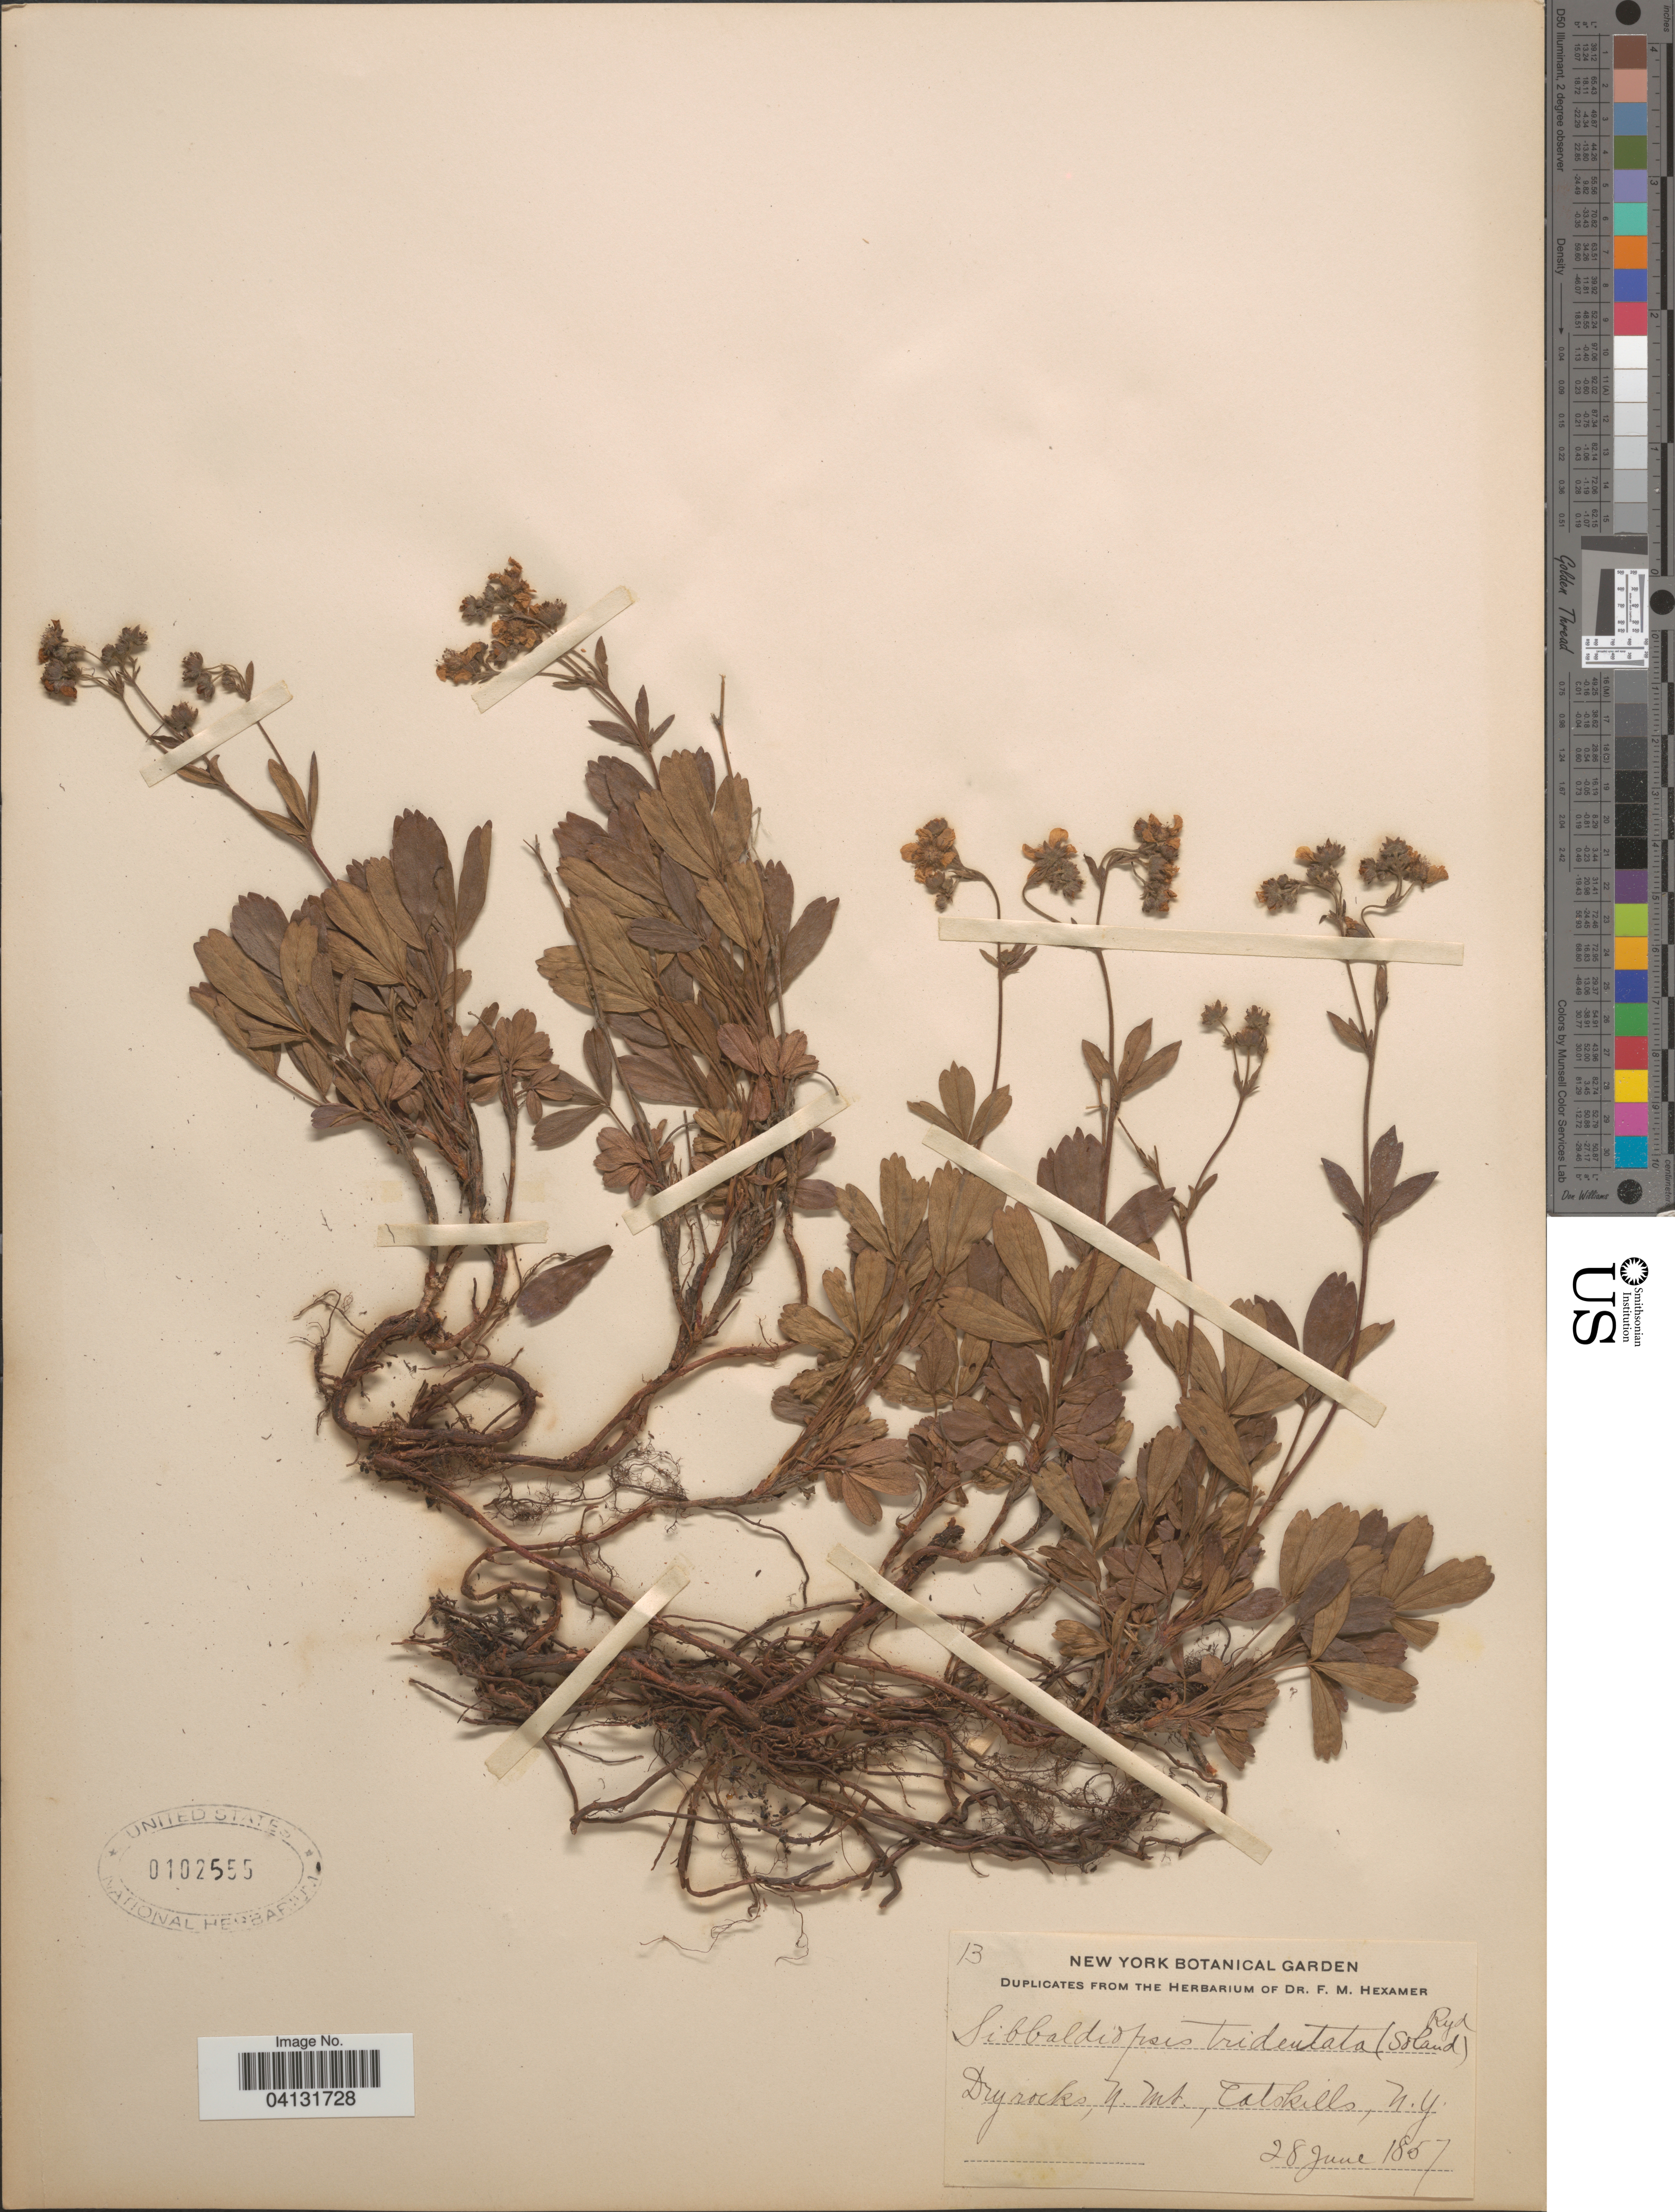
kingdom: Plantae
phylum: Tracheophyta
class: Magnoliopsida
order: Rosales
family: Rosaceae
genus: Sibbaldia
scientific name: Sibbaldia tridentata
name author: (Aiton) Paule & Soják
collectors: ex herb. Dr. F. M. Hexamer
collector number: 13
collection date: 1857-06-28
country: United States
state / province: New York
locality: Dry rocks, N. Mt., Catskills.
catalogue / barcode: US 102555